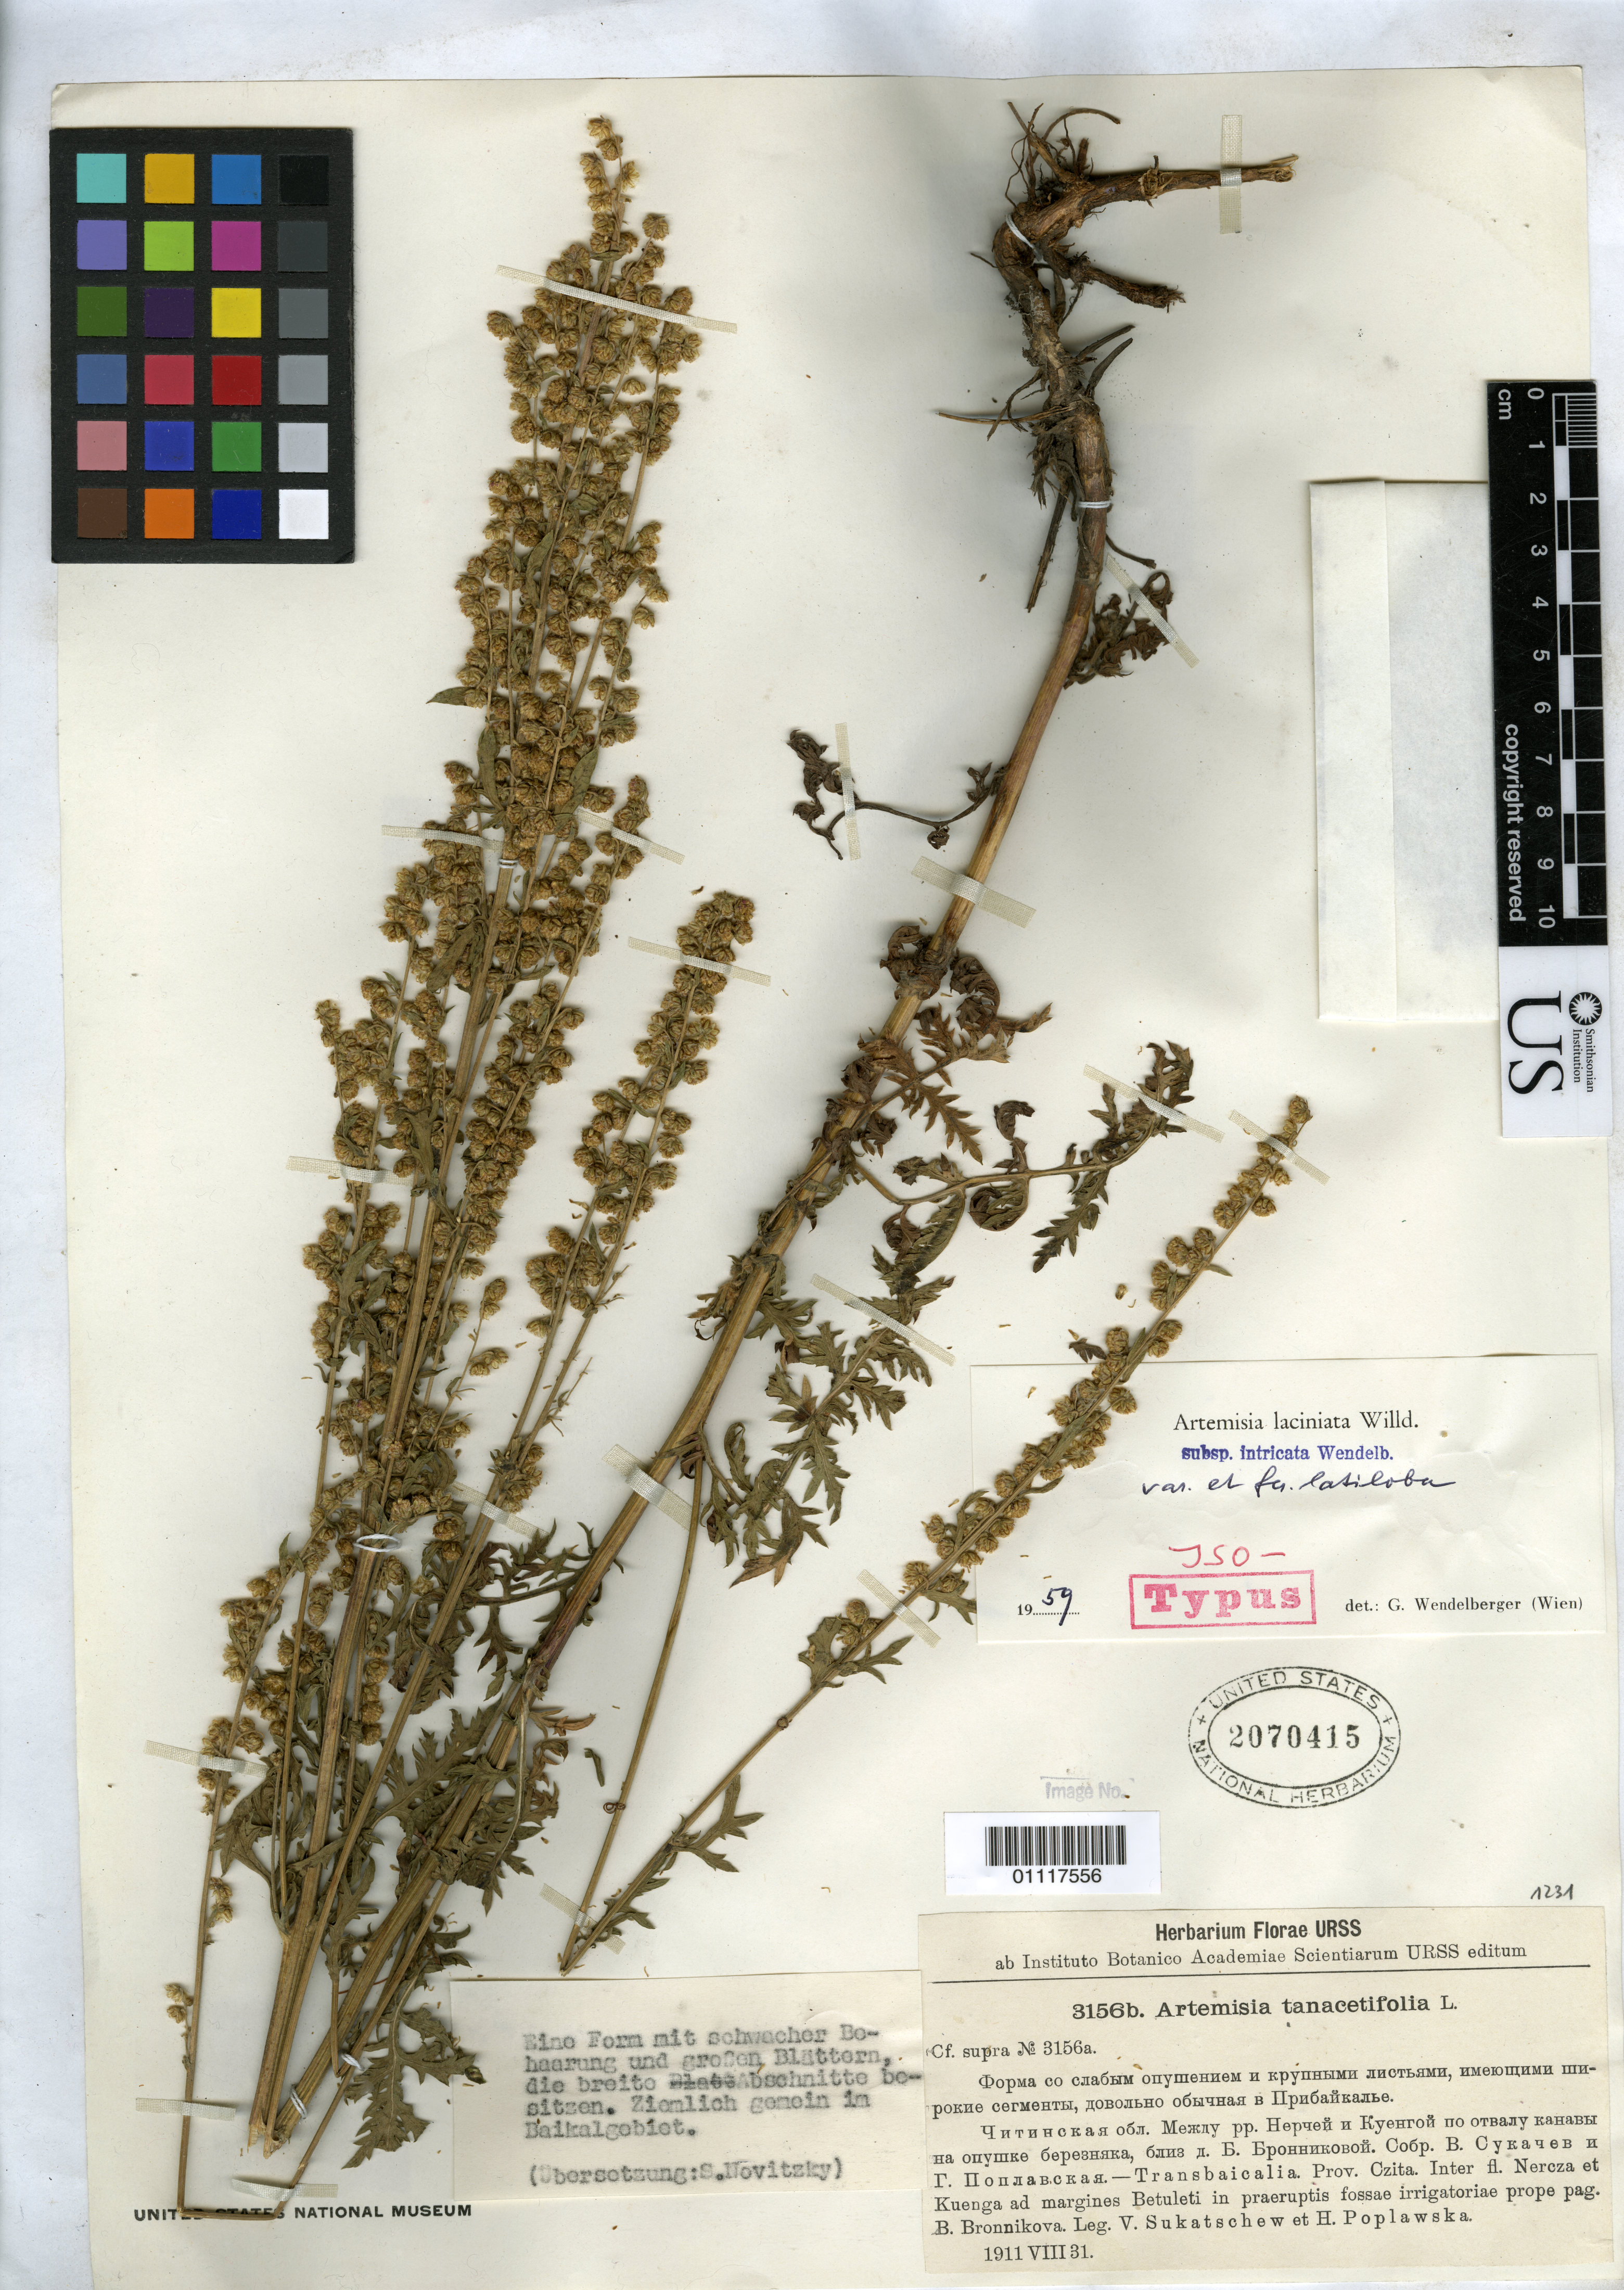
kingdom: Plantae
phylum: Tracheophyta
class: Magnoliopsida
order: Asterales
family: Asteraceae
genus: Artemisia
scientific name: Artemisia laciniata f. latiloba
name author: Wendelb.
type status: Isotype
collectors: V. Sukatschew & H. Poplawska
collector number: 3156 a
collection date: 1911-08-31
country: Russian Federation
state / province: Zabaykalsky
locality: Transbaicalia. Prov. Czita. Inter fl. Nercza et Kuenga ad margines Betuleti in praeruptis fossae irrigatoriae prope pag. B. Bronnikova.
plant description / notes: Also an isotype of var. latiloba, published on same page.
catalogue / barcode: US 2070415